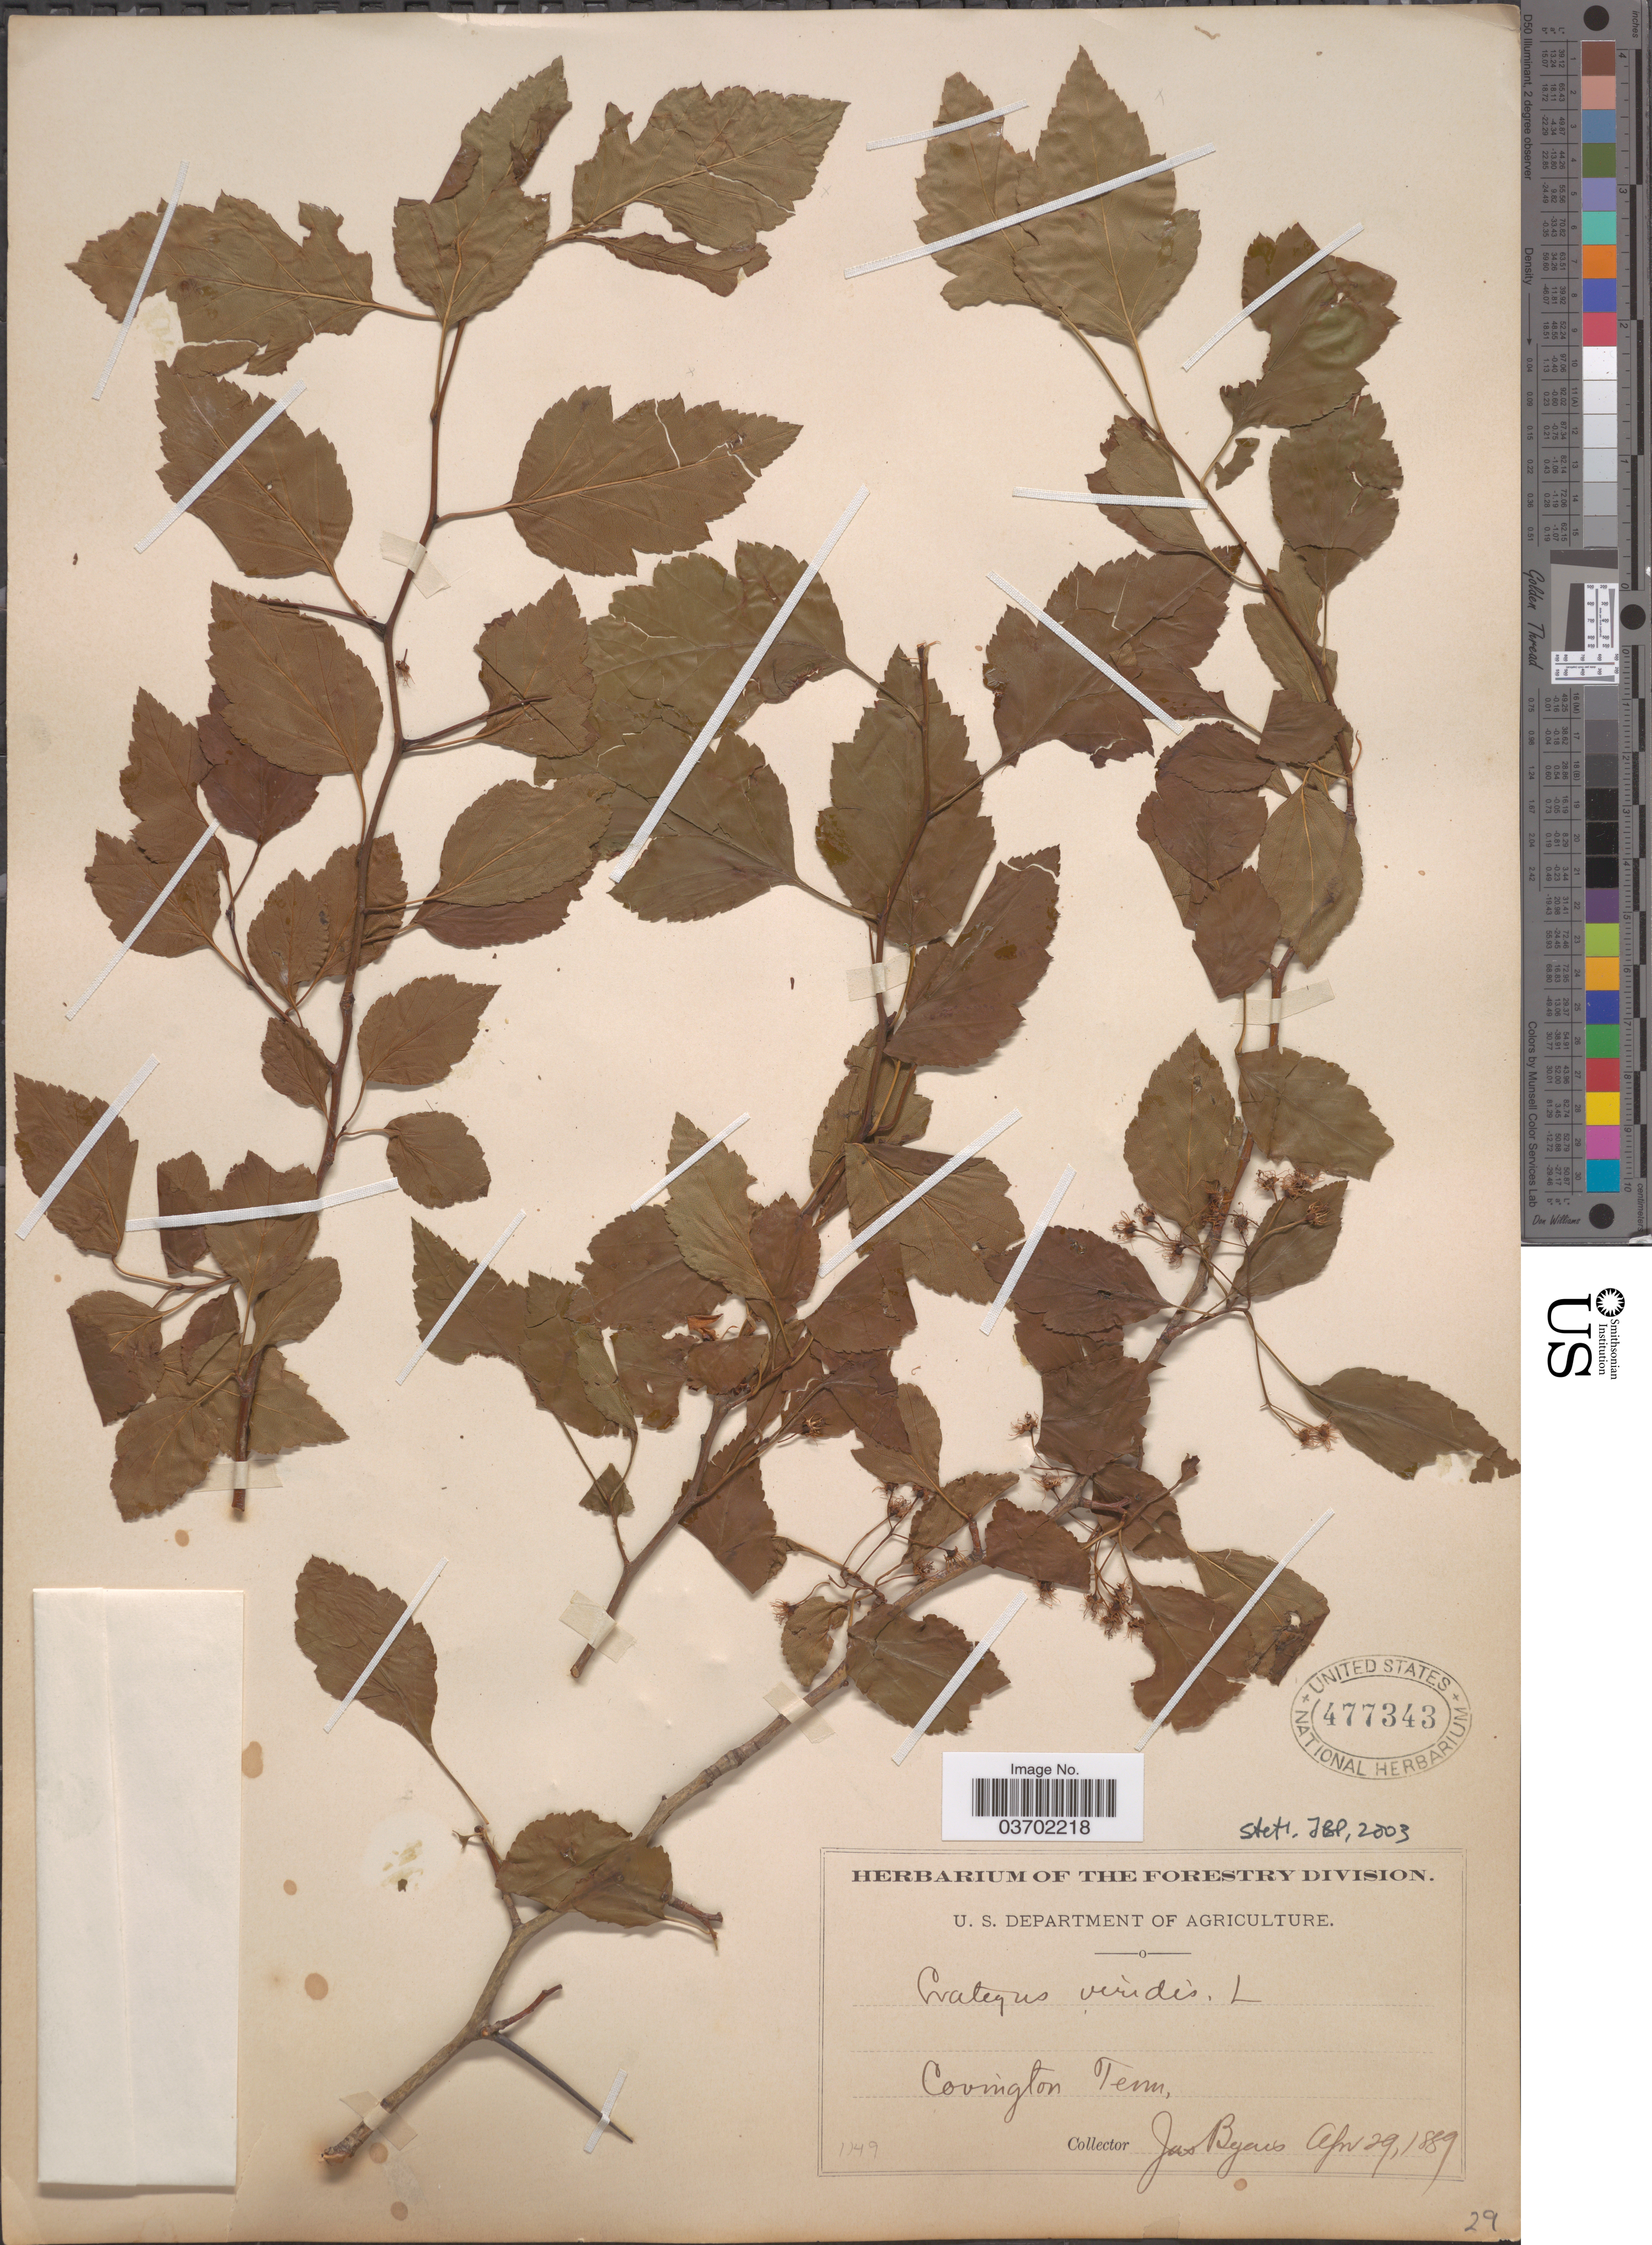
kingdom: Plantae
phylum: Tracheophyta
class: Magnoliopsida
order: Rosales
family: Rosaceae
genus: Crataegus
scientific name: Crataegus viridis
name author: L.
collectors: J. Byars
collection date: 1889-04-29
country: United States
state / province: Tennessee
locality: Covington.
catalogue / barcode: US 477343